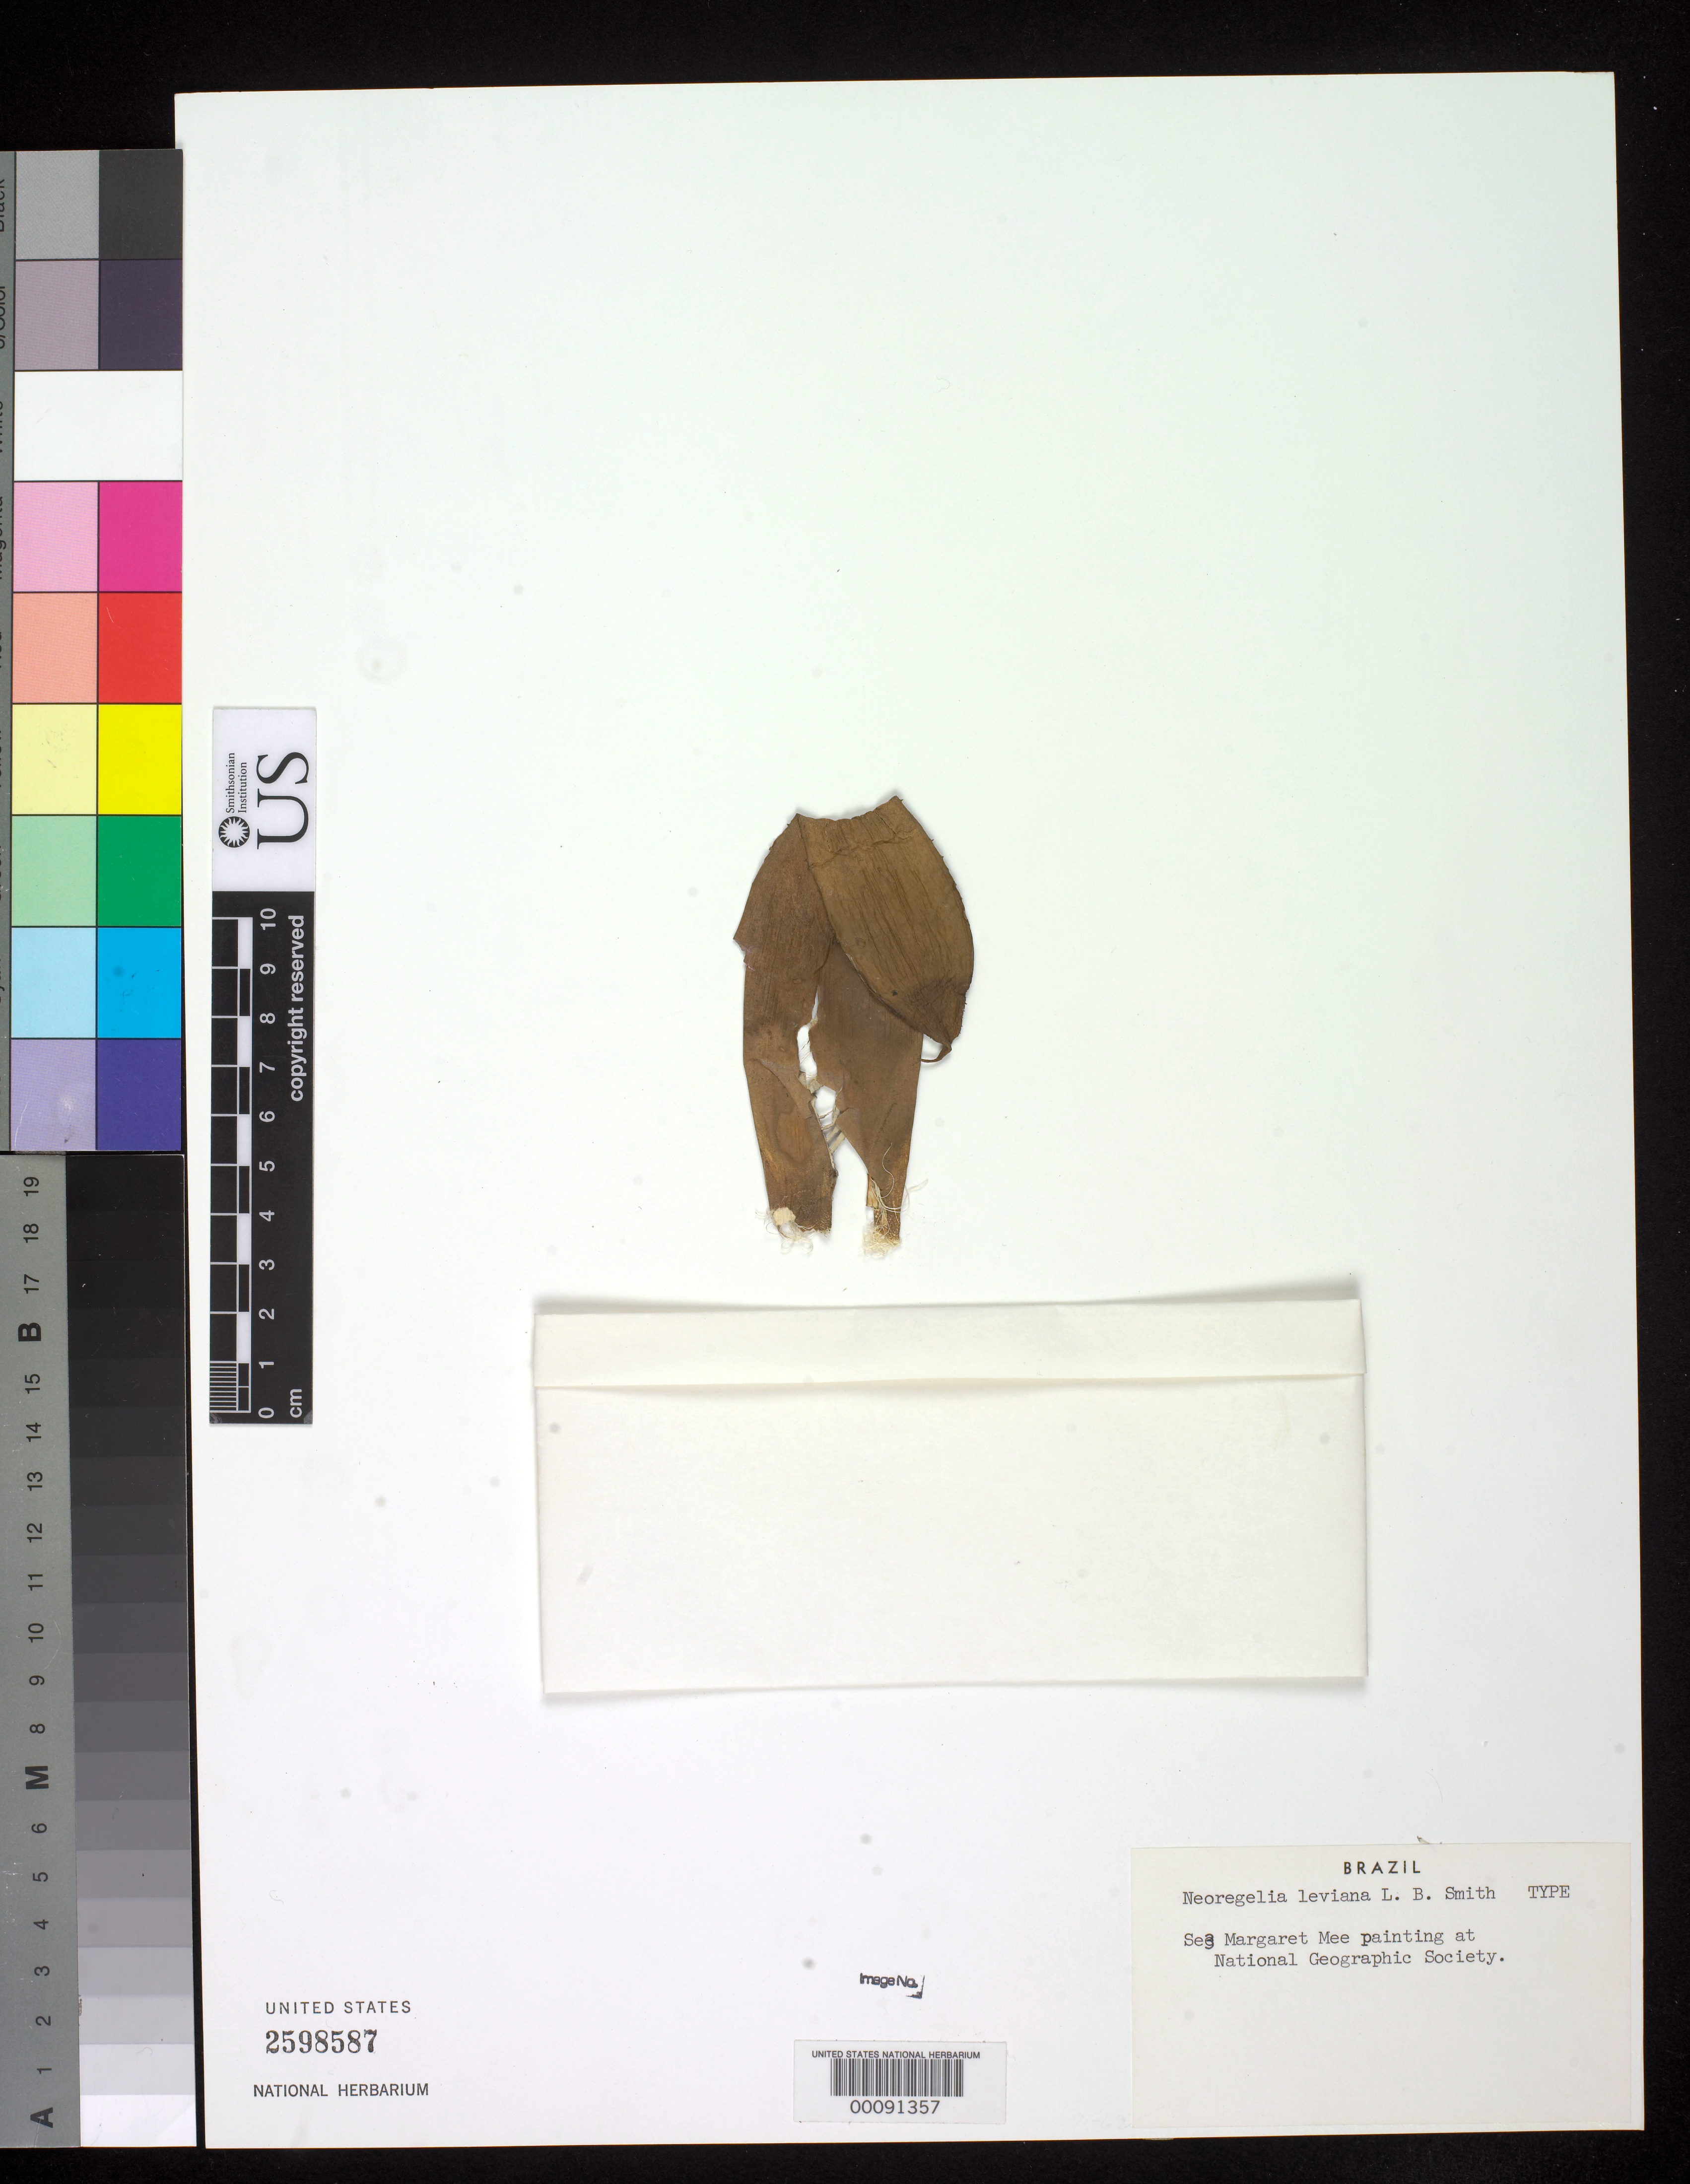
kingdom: Plantae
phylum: Tracheophyta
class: Liliopsida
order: Poales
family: Bromeliaceae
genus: Neoregelia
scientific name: Neoregelia leviana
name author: L.B. Sm.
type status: Holotype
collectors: M. Mee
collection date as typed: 1967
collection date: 1967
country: Brazil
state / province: Amazonas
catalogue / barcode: US 2598587